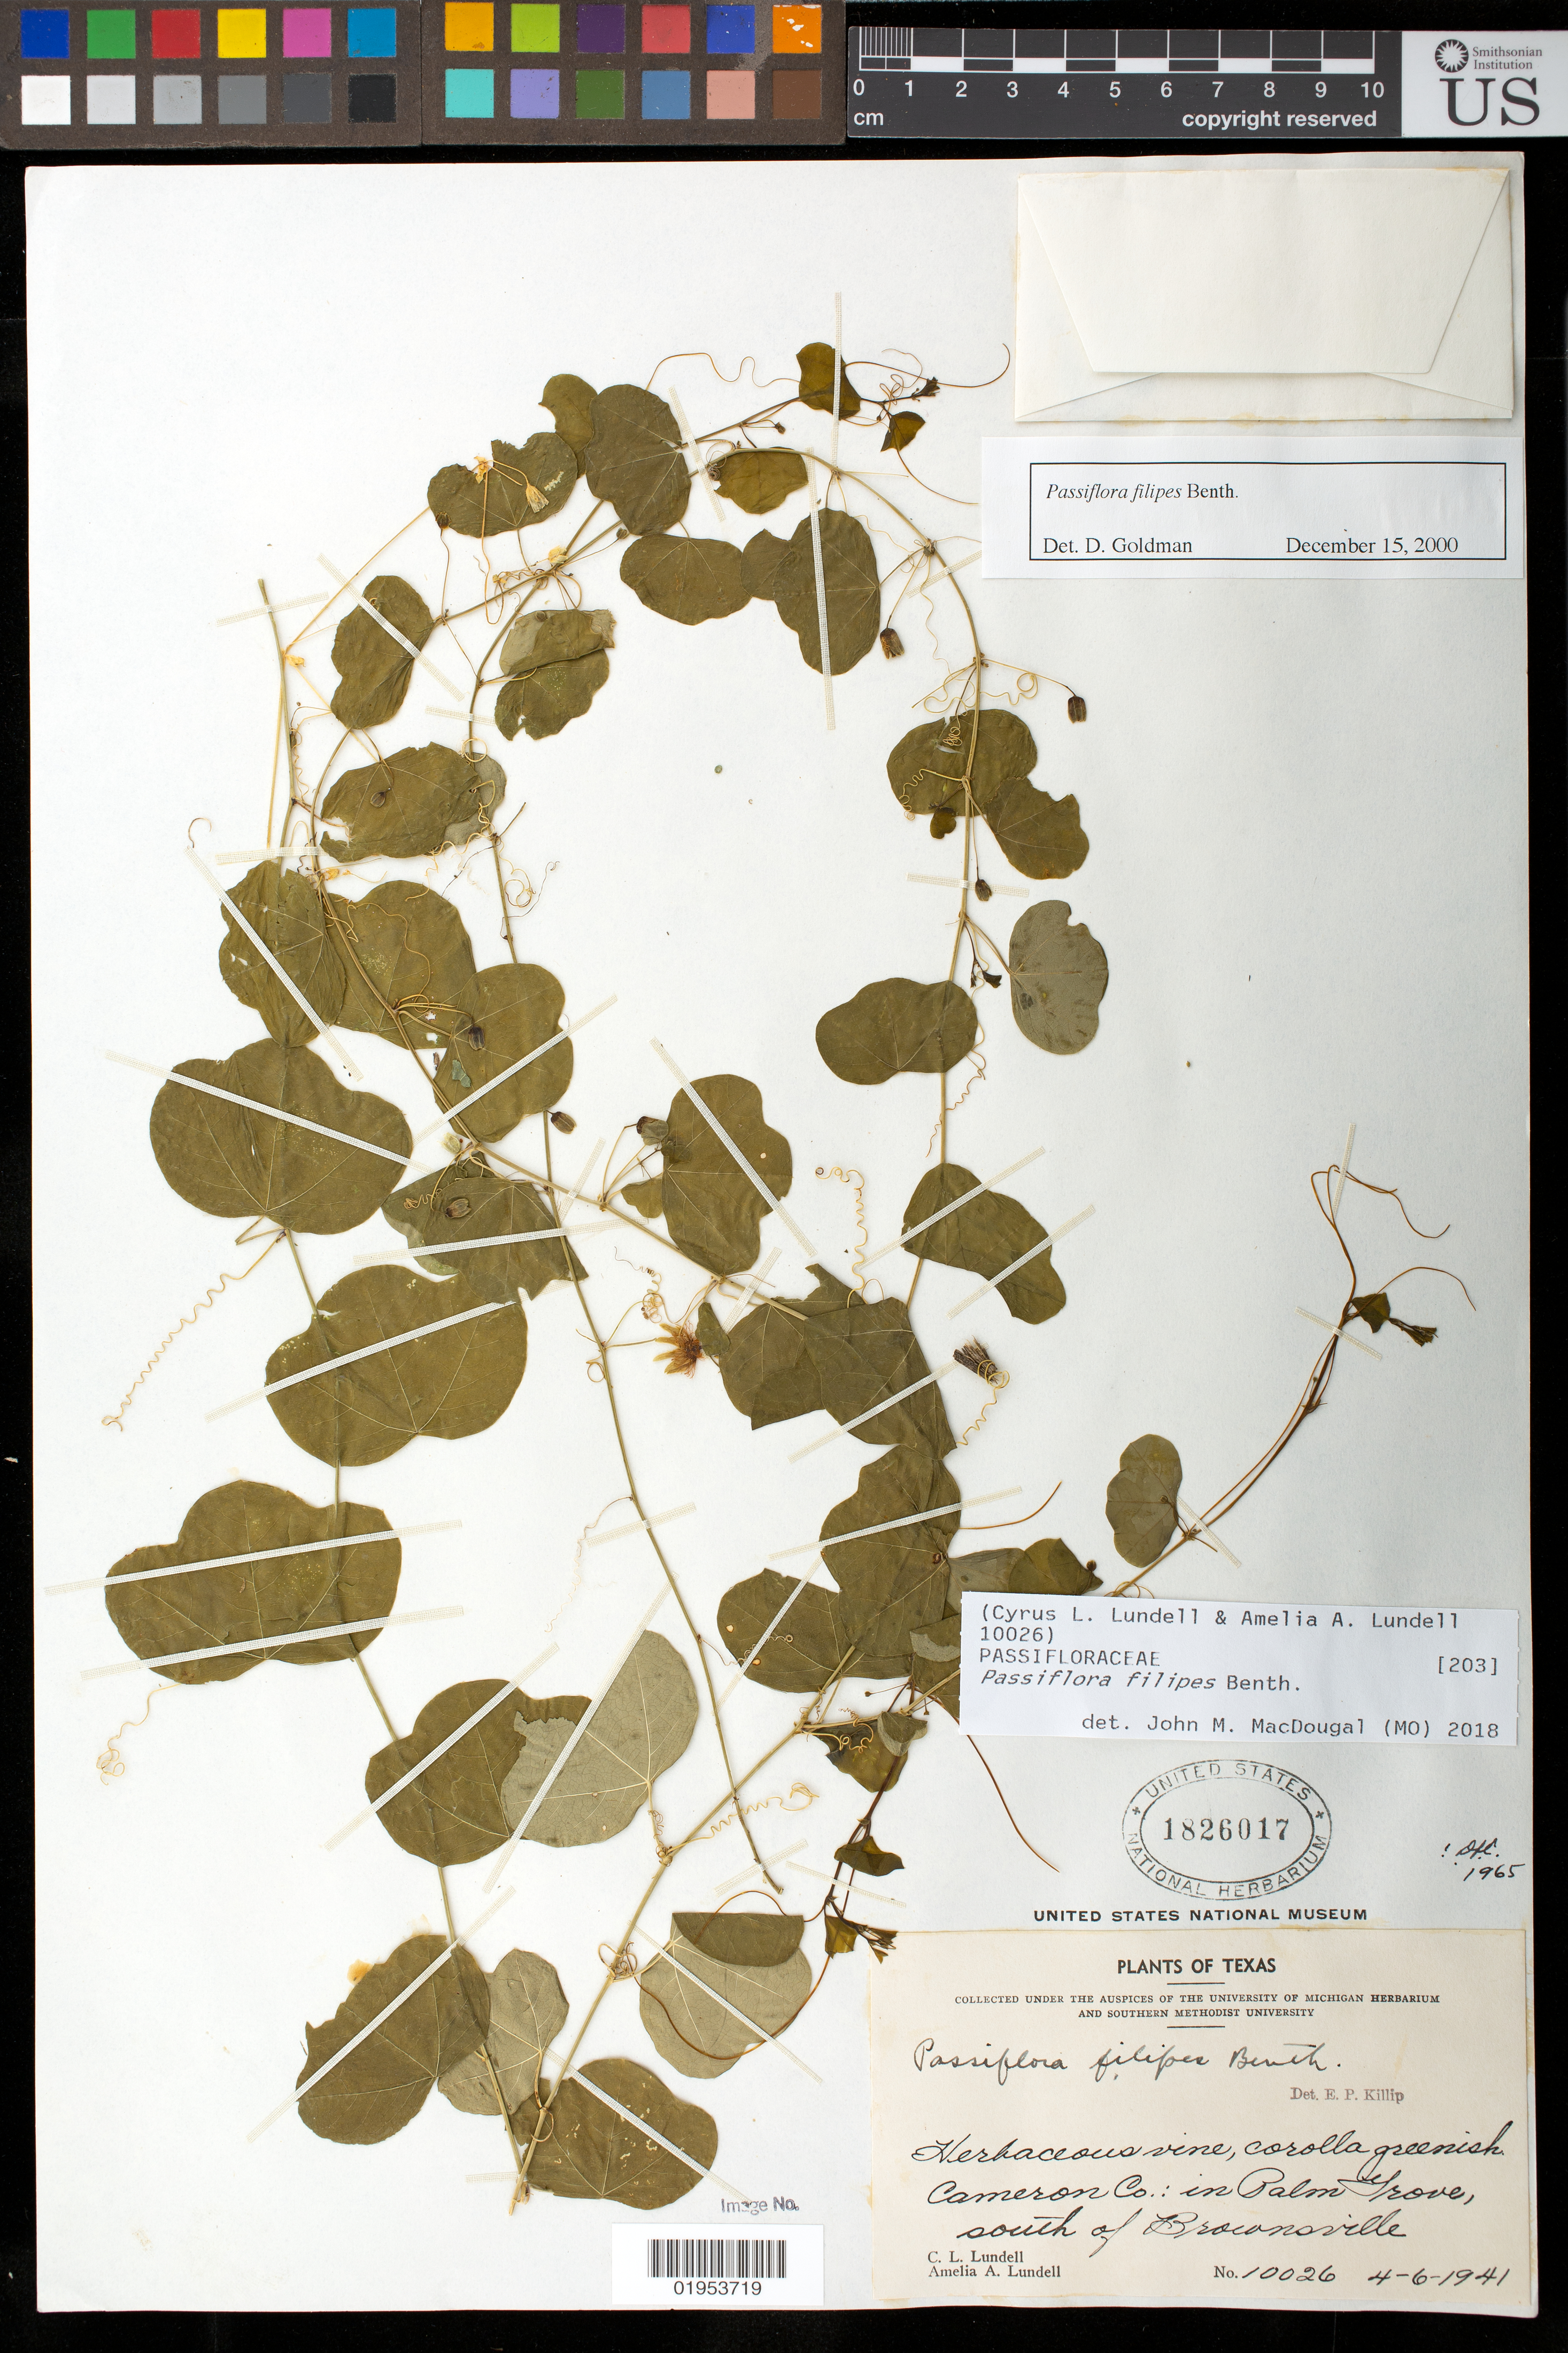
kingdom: Plantae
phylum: Tracheophyta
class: Magnoliopsida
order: Malpighiales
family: Passifloraceae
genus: Passiflora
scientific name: Passiflora filipes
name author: Benth.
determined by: MacDougal, John M.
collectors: C. L. Lundell & A. A. Lundell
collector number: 10026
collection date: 1941-04-06 or 1941-06-04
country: United States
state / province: Texas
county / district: Cameron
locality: Palm Grove S of Brownsville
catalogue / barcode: US 1826017